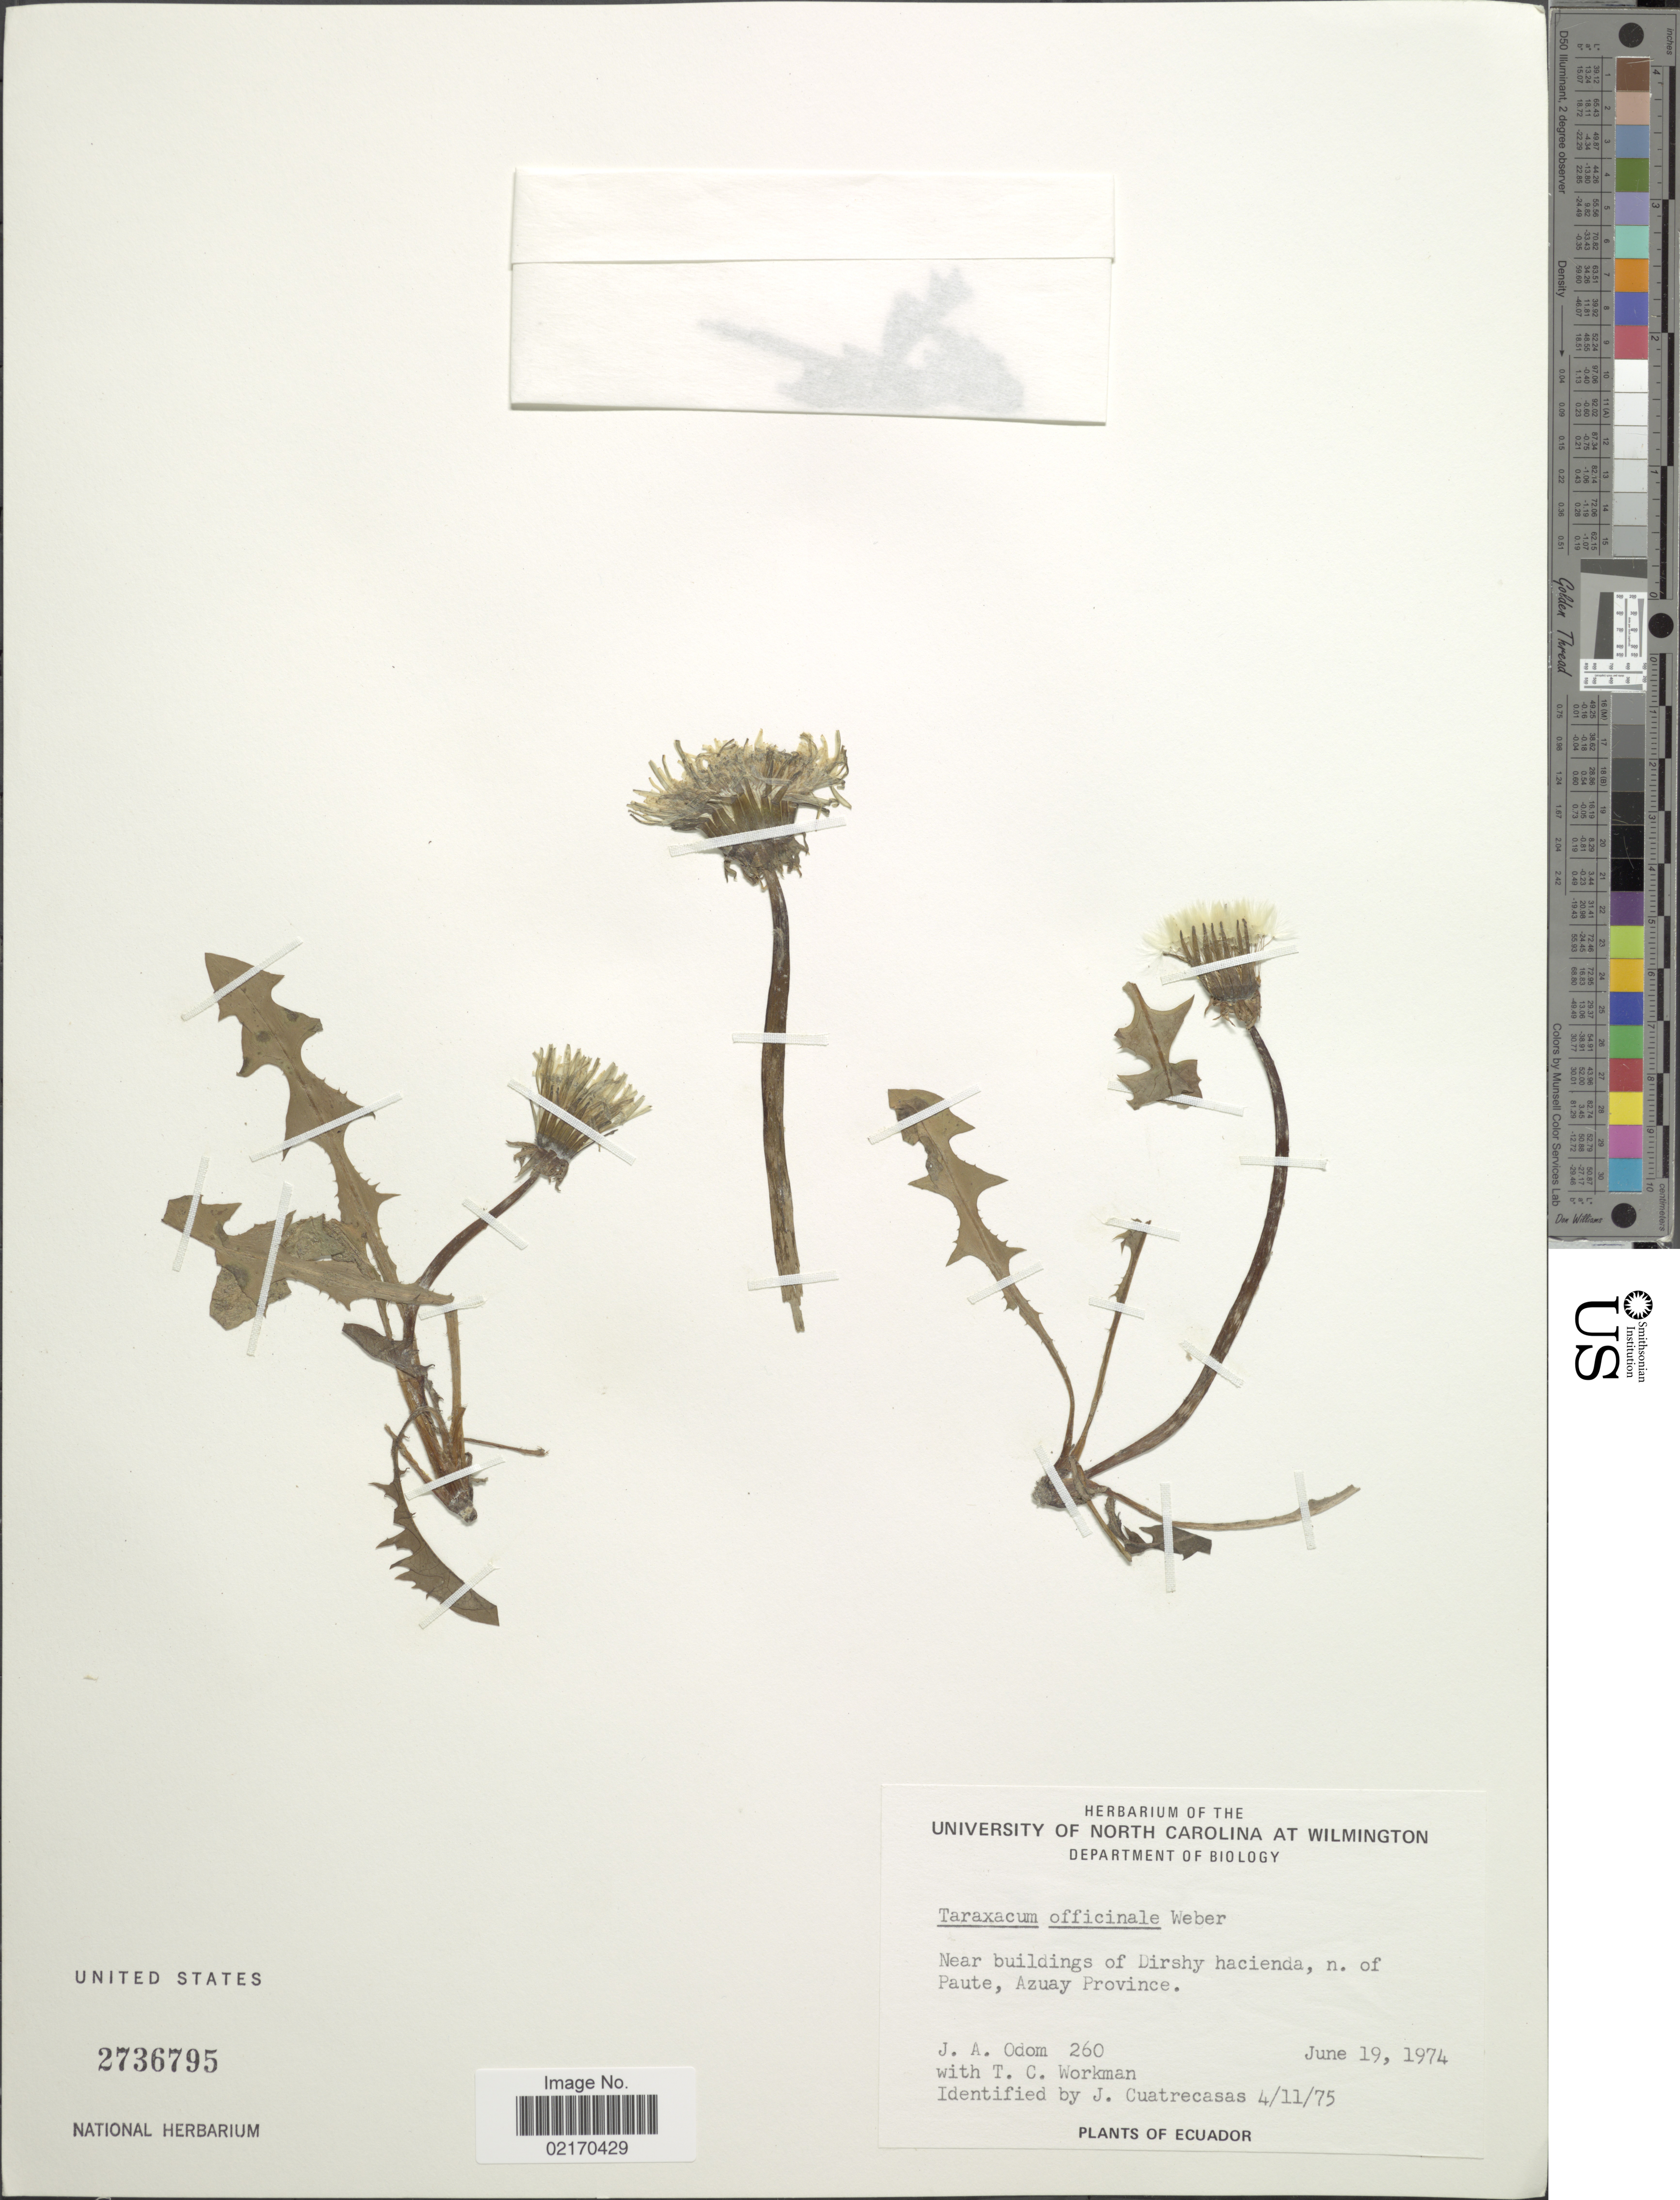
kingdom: Plantae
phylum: Tracheophyta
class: Magnoliopsida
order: Asterales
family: Asteraceae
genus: Taraxacum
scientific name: Taraxacum officinale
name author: G.H. Weber ex F.H. Wigg.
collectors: J. Odom & T. Workman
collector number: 260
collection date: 1974-06-19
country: Ecuador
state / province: Azuay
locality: Near buildings of Dirshy hacienda, n. of Paute.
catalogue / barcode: US 2736795